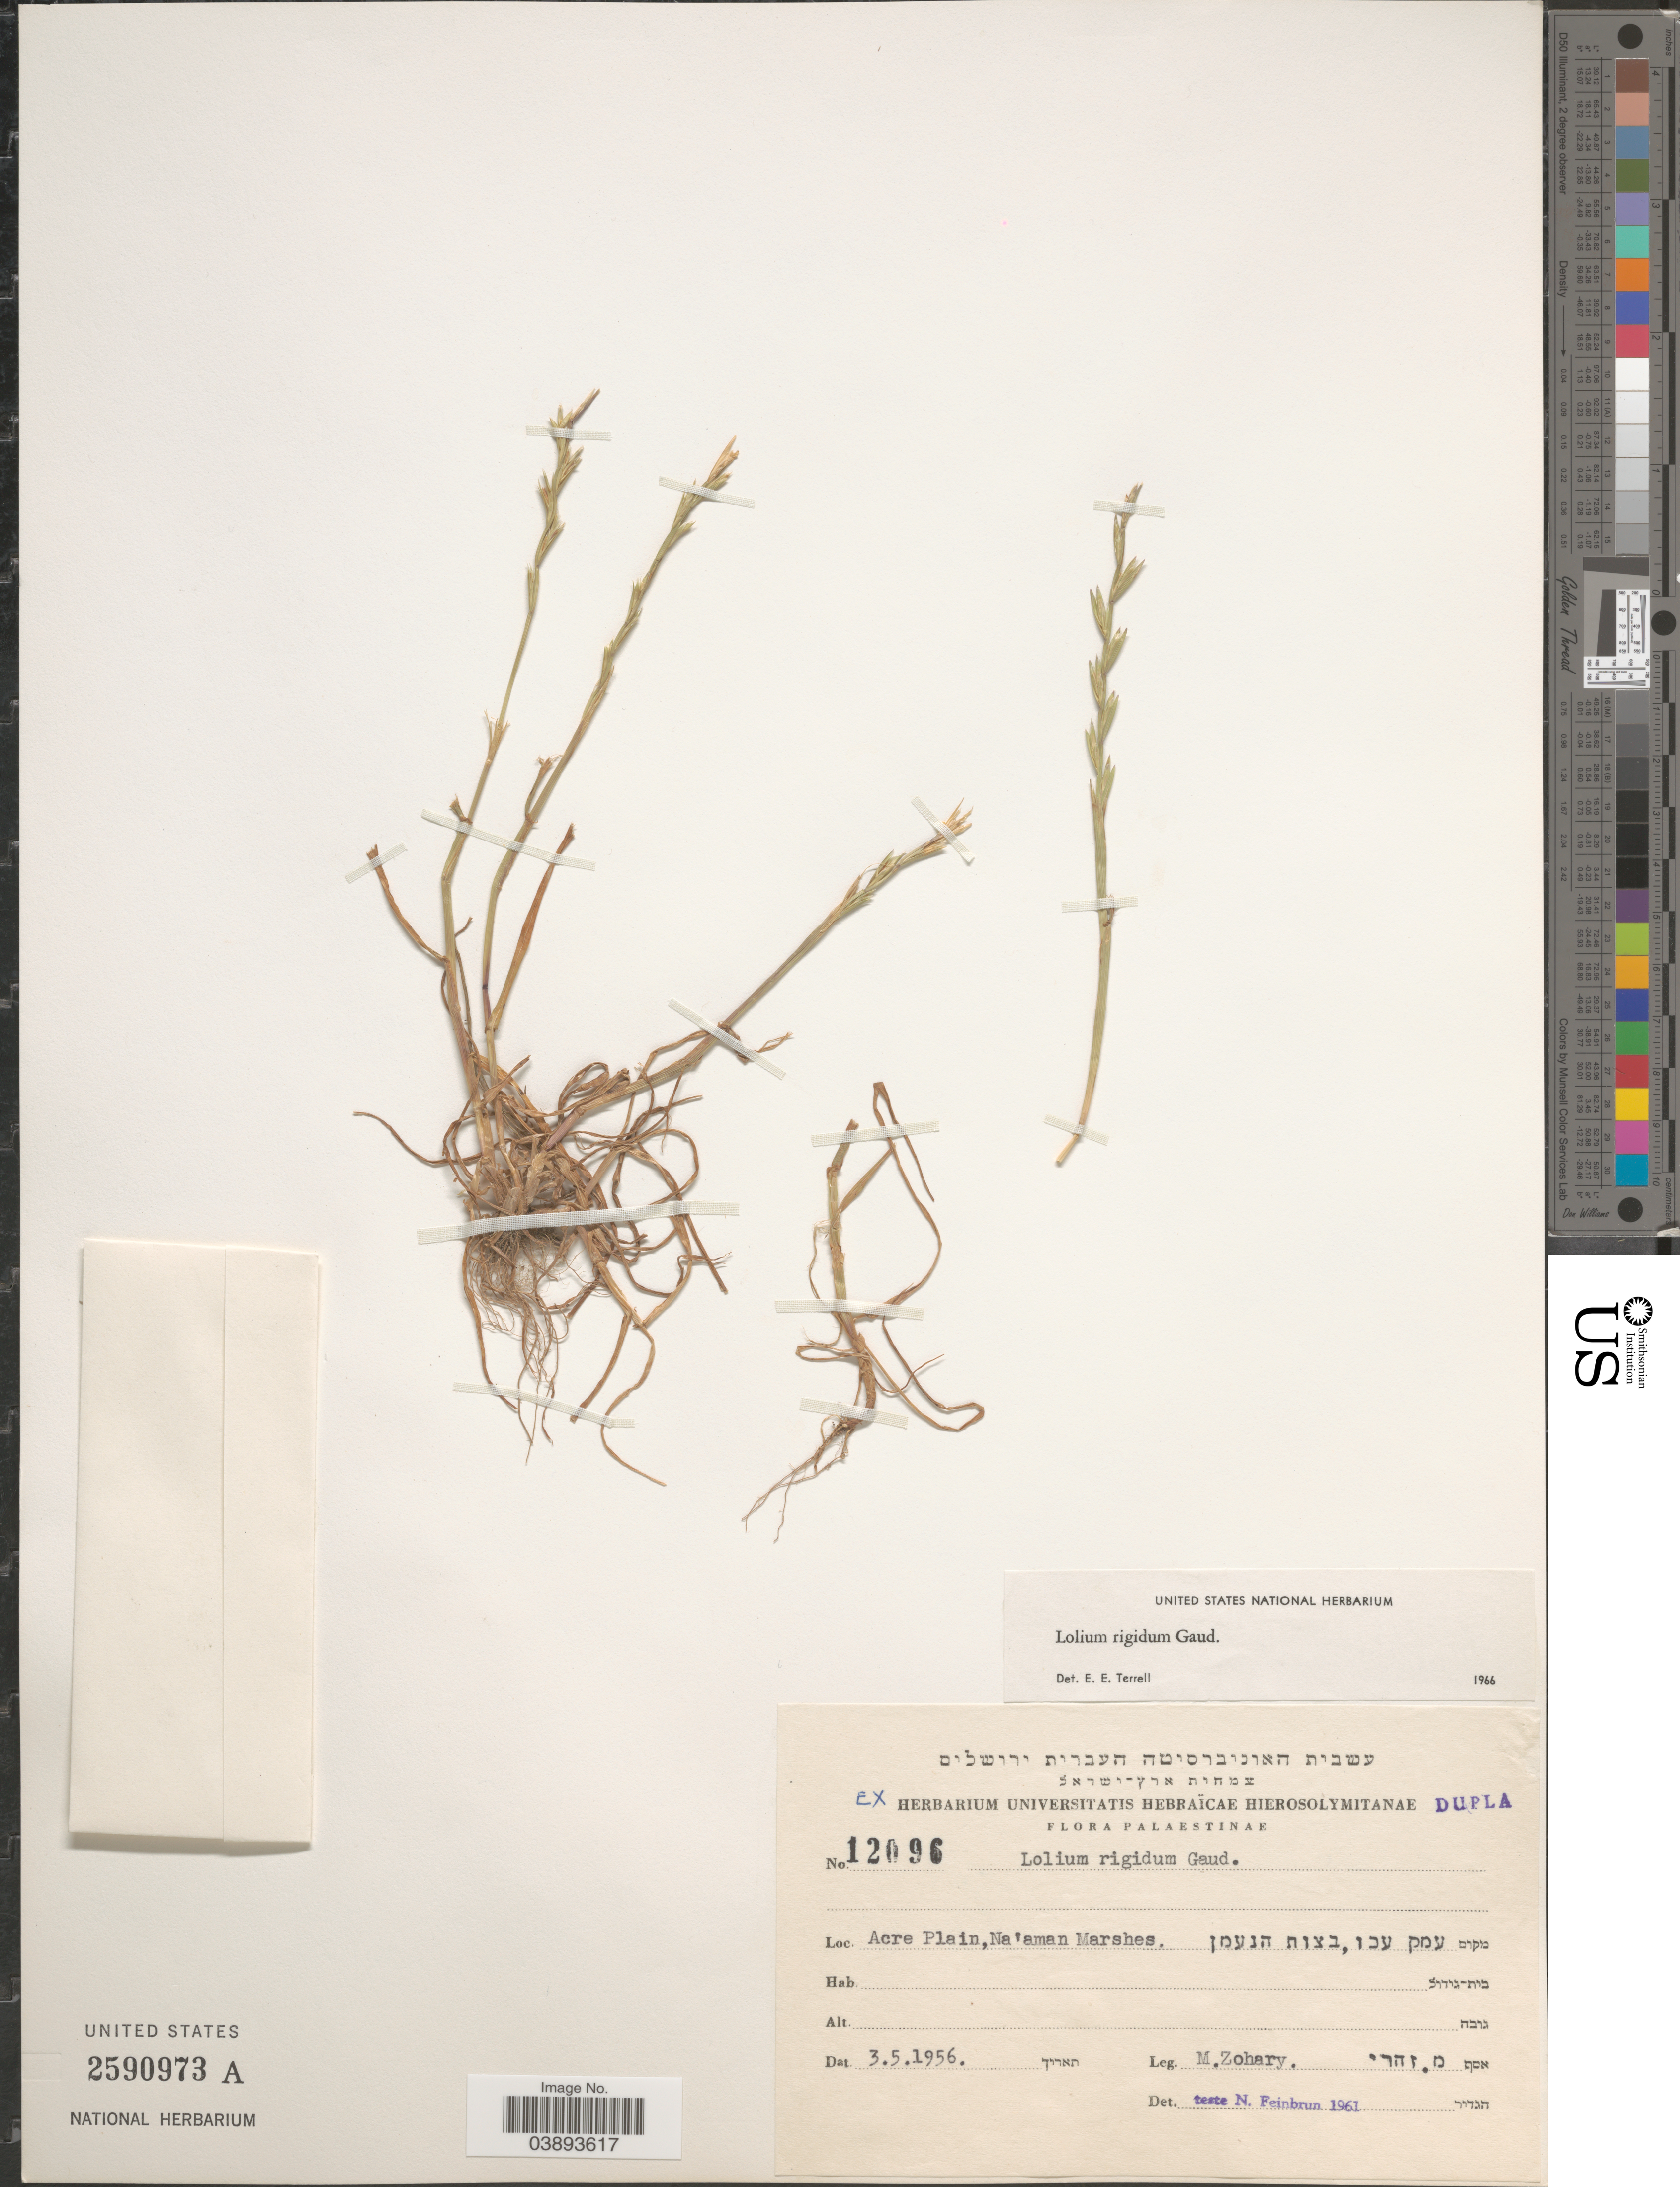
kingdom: Plantae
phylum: Tracheophyta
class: Liliopsida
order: Poales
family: Poaceae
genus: Lolium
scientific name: Lolium rigidum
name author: Gaudin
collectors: M. Zohary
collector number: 12096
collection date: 1956-05-03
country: Israel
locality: Palaestinae. acre Plain, Na'aman Marshes.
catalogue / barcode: US 2590973A